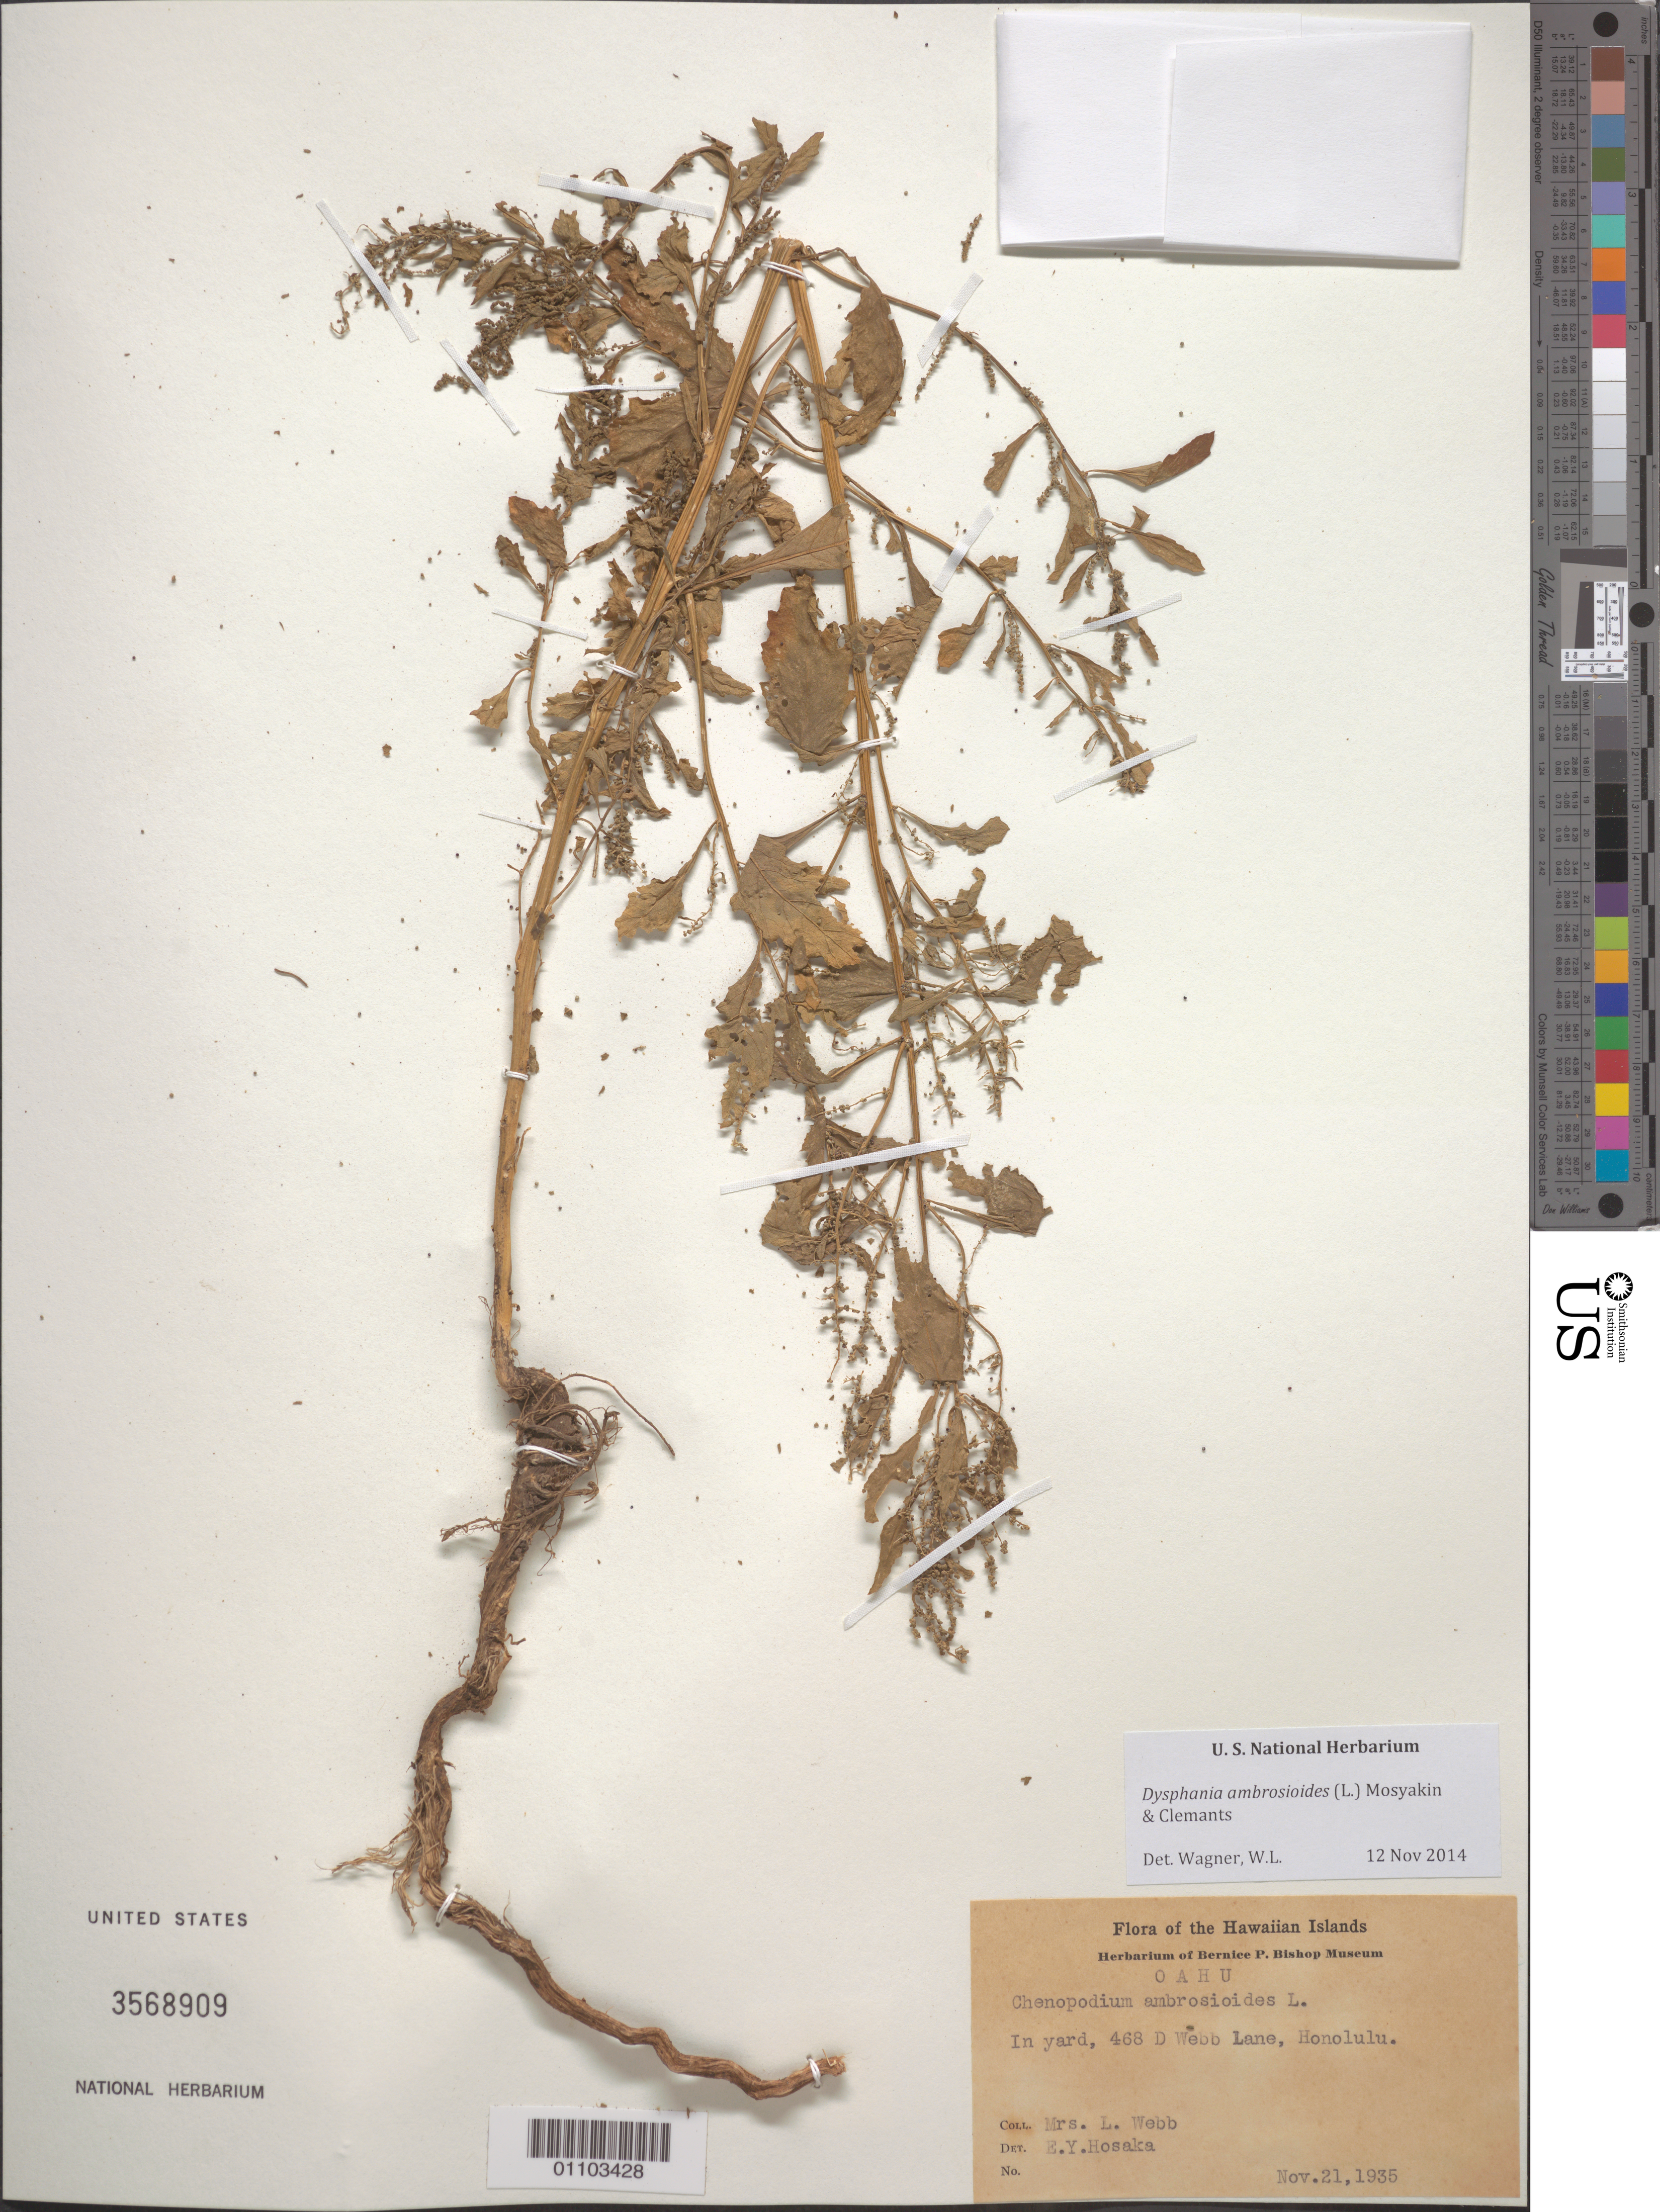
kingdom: Plantae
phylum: Tracheophyta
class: Magnoliopsida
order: Caryophyllales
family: Amaranthaceae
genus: Dysphania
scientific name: Dysphania ambrosioides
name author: (L.) Mosyakin & Clemants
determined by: Wagner, W. L., (BOT), Smithsonian Institution - National Museum of Natural History (UNITED STATES)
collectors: L. Webb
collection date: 1935-11-21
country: United States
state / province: Hawaii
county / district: Honolulu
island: Oahu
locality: In yard, 468 D Webb Lane, Honolulu.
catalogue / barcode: US 3568909